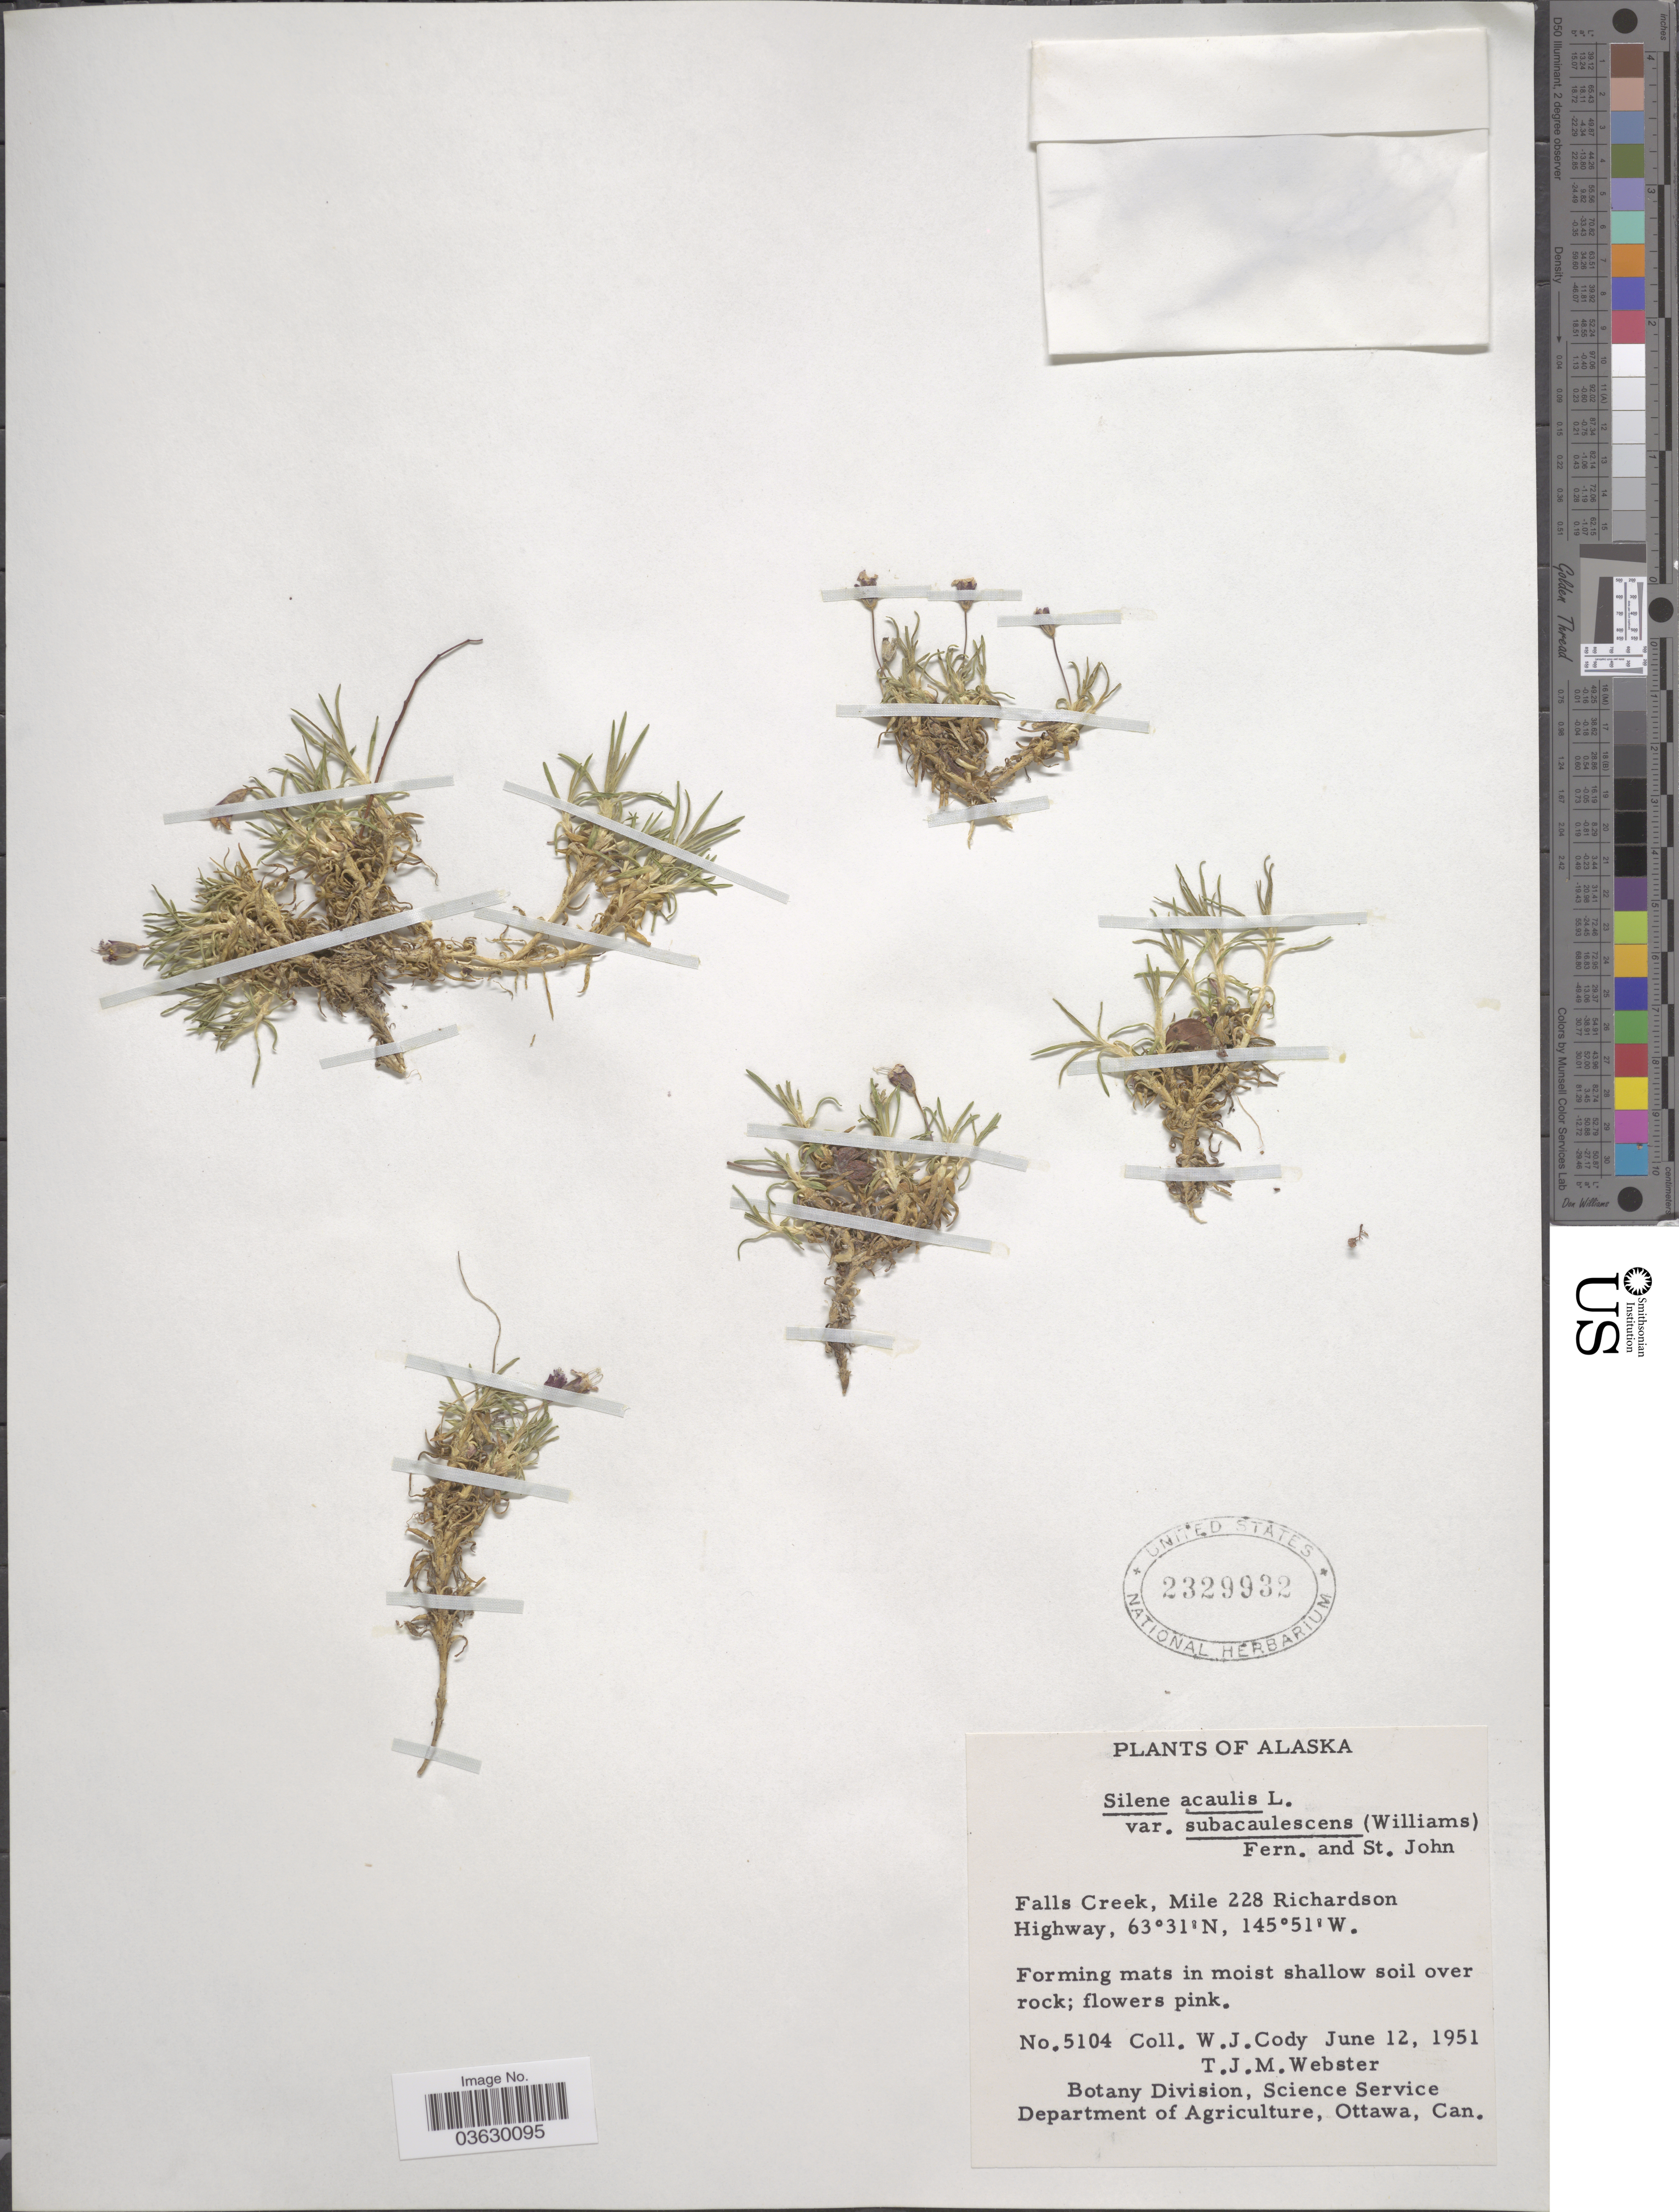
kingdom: Plantae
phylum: Tracheophyta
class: Magnoliopsida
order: Caryophyllales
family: Caryophyllaceae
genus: Silene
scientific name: Silene acaulis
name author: (L.) Jacq.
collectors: W. Cody & T. J. Webster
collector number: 5104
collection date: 1951-06-12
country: United States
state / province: Alaska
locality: Falls Creek, Mile 228 Richardson Highway.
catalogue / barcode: US 2329932